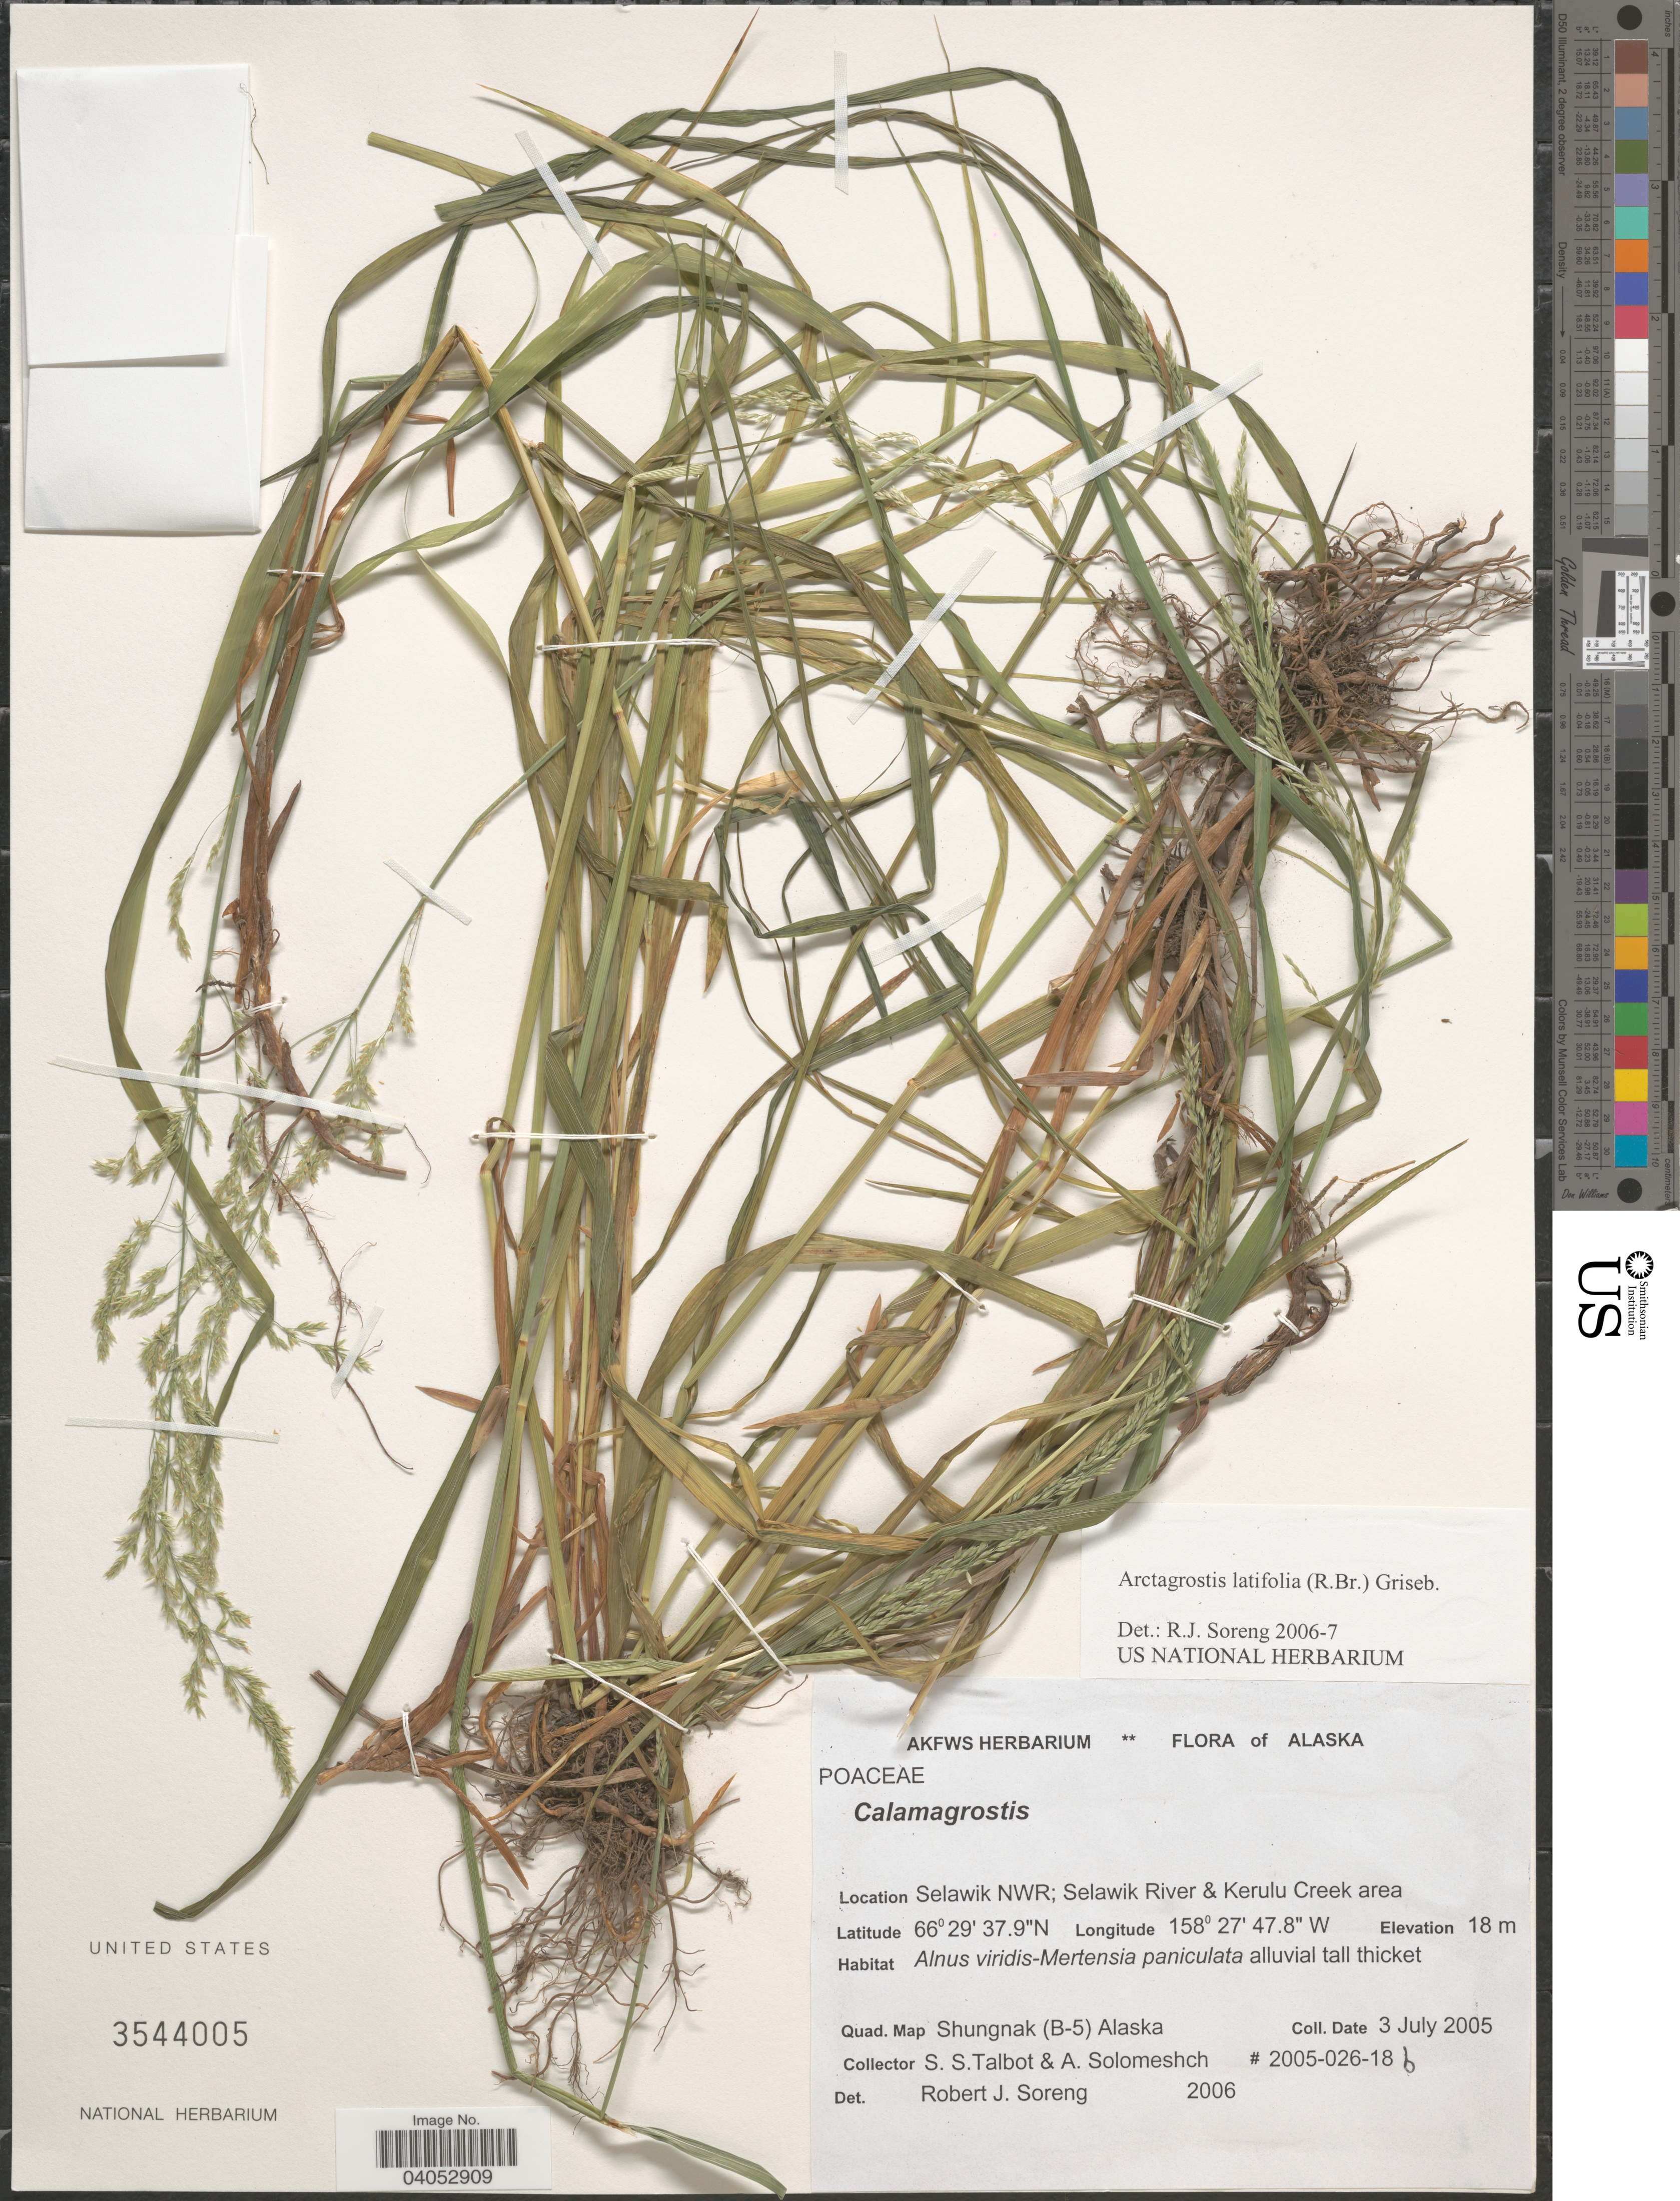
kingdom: Plantae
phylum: Tracheophyta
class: Liliopsida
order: Poales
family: Poaceae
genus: Arctagrostis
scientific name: Arctagrostis latifolia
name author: (R. Br.) Griseb.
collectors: S. S. Talbot & A. Solomeshch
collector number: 2005-026-18b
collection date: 2005-07-03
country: United States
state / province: Alaska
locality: Selawik NWR; Selawik River & Kerulu Creek area. Quad. Map Shungnak (B-5).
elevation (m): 18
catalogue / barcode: US 3544005